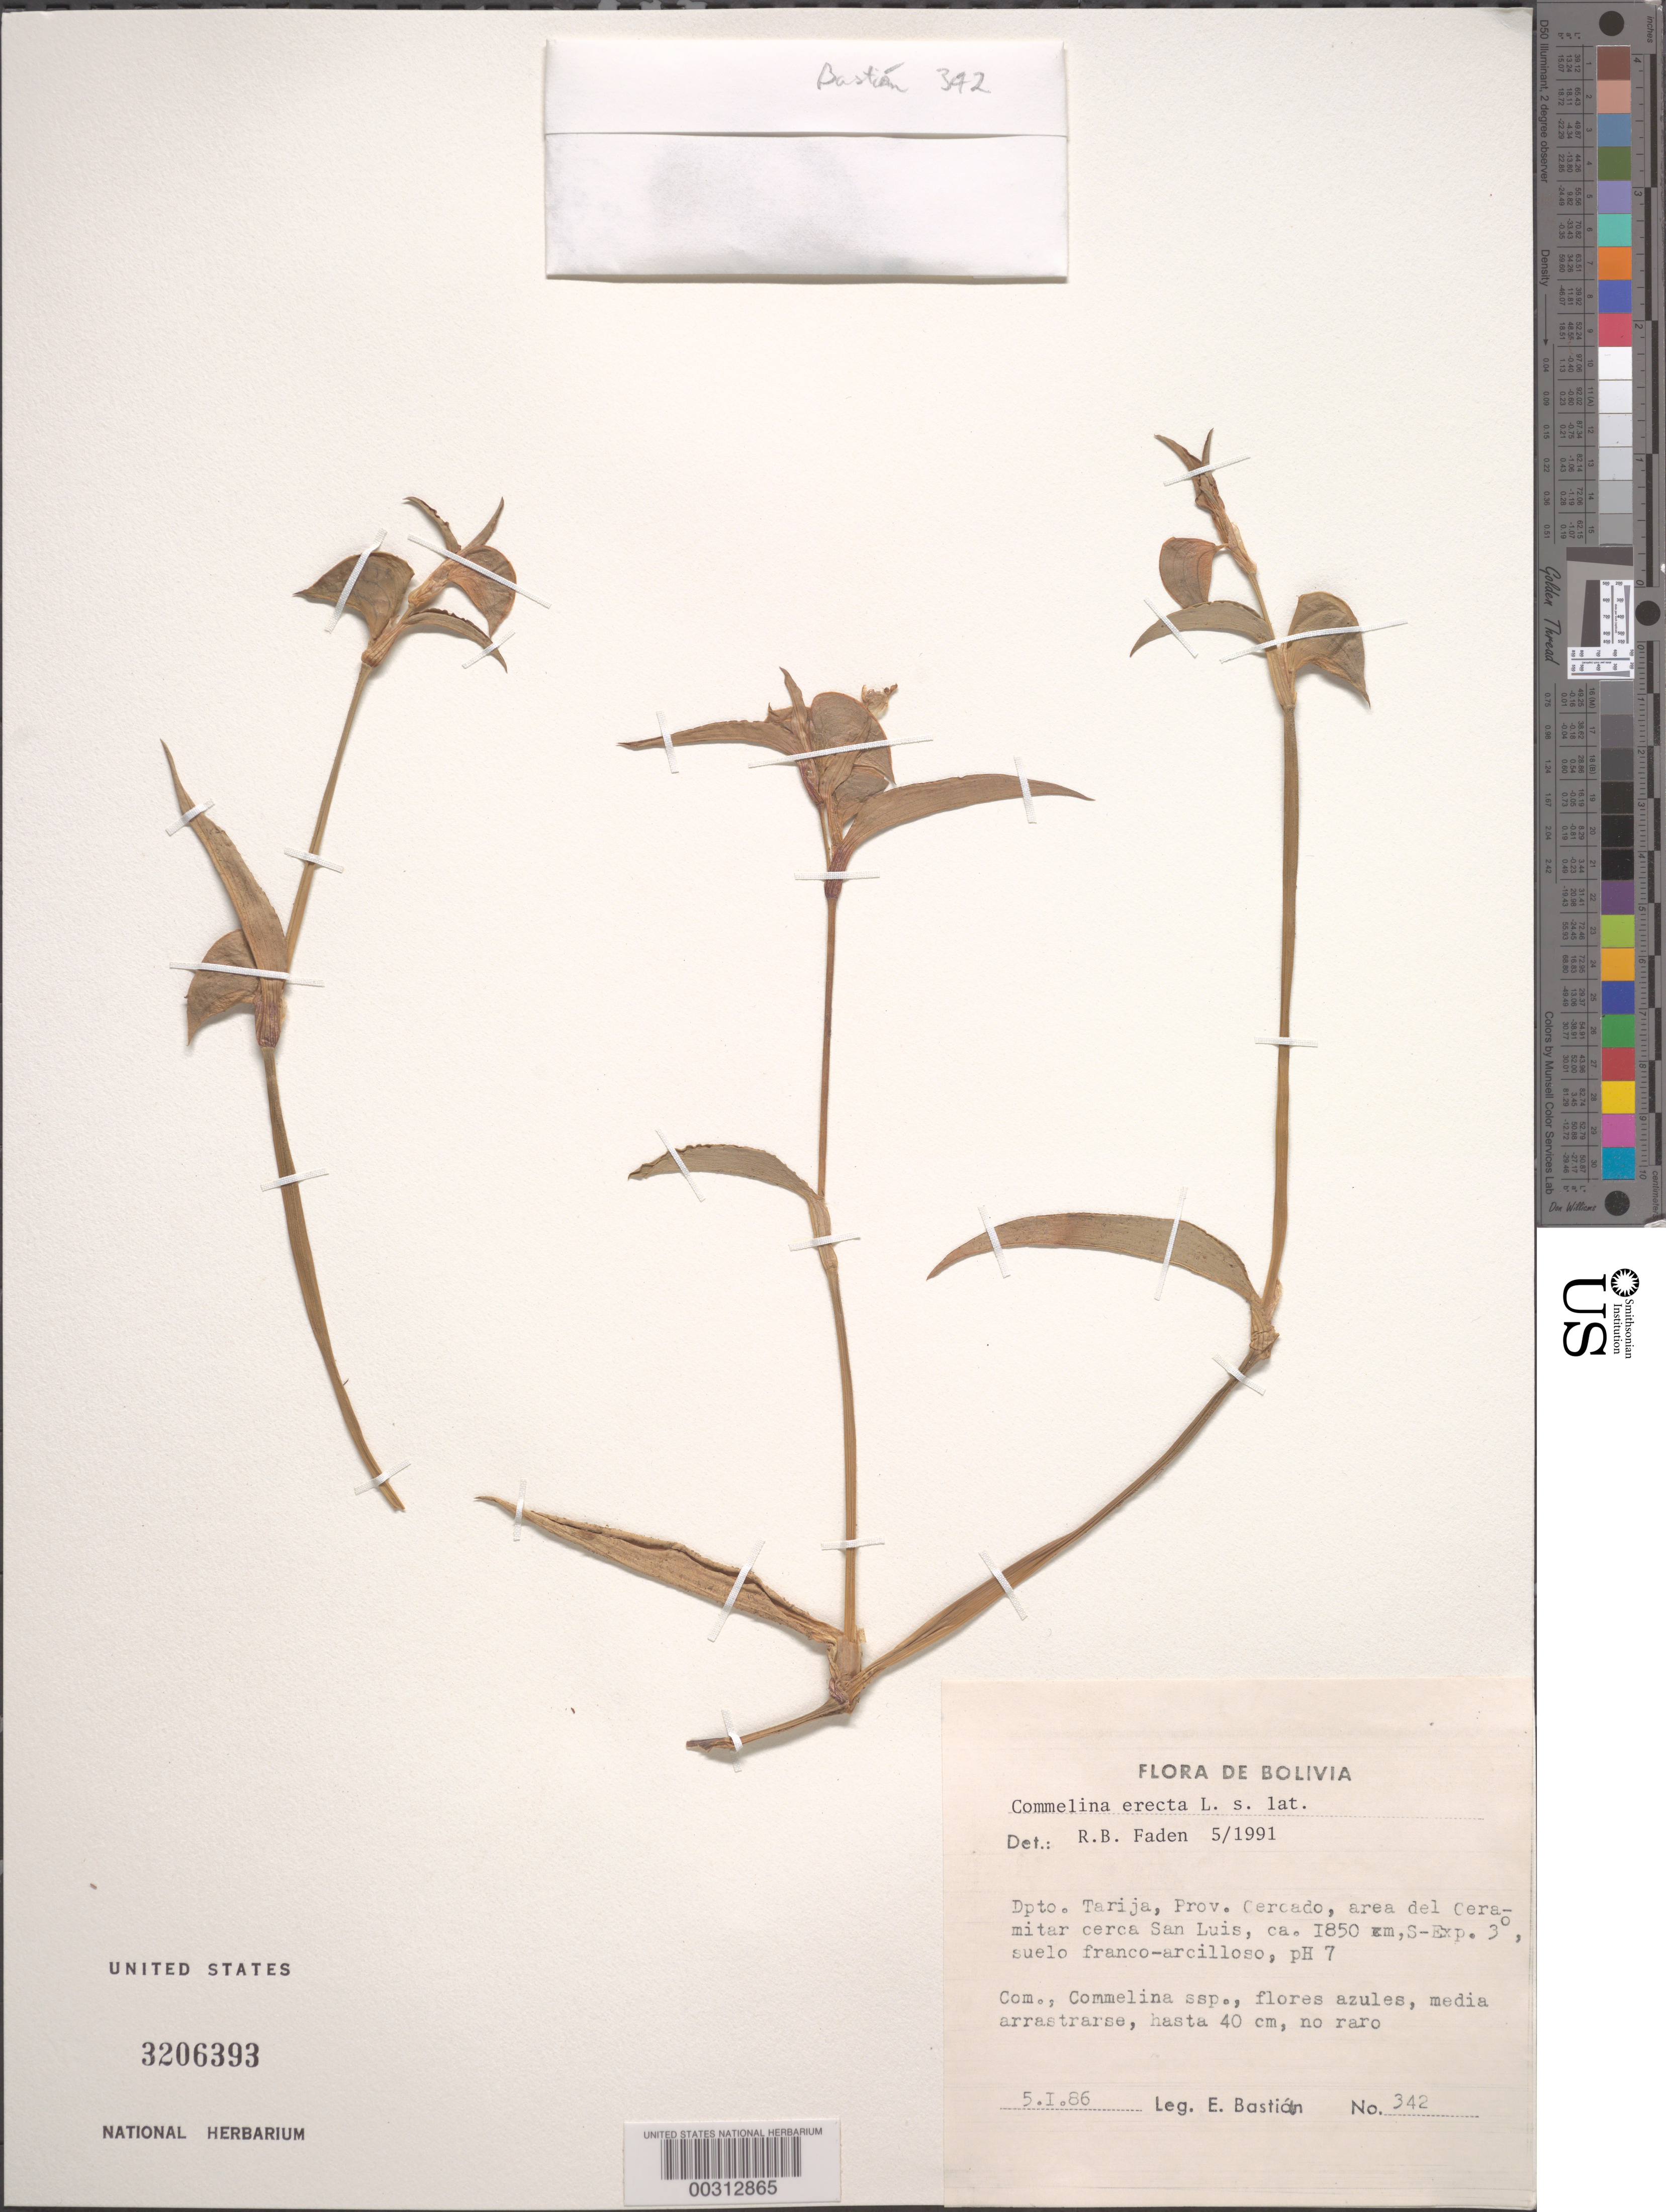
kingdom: Plantae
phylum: Tracheophyta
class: Liliopsida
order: Commelinales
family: Commelinaceae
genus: Commelina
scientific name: Commelina erecta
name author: L.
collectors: E. Bastion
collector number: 51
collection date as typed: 05 Jan 1986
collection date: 1986-01-05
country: Bolivia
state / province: Tarija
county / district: Cercado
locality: Ceramitar Cerca San Luis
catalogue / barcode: US 3206393